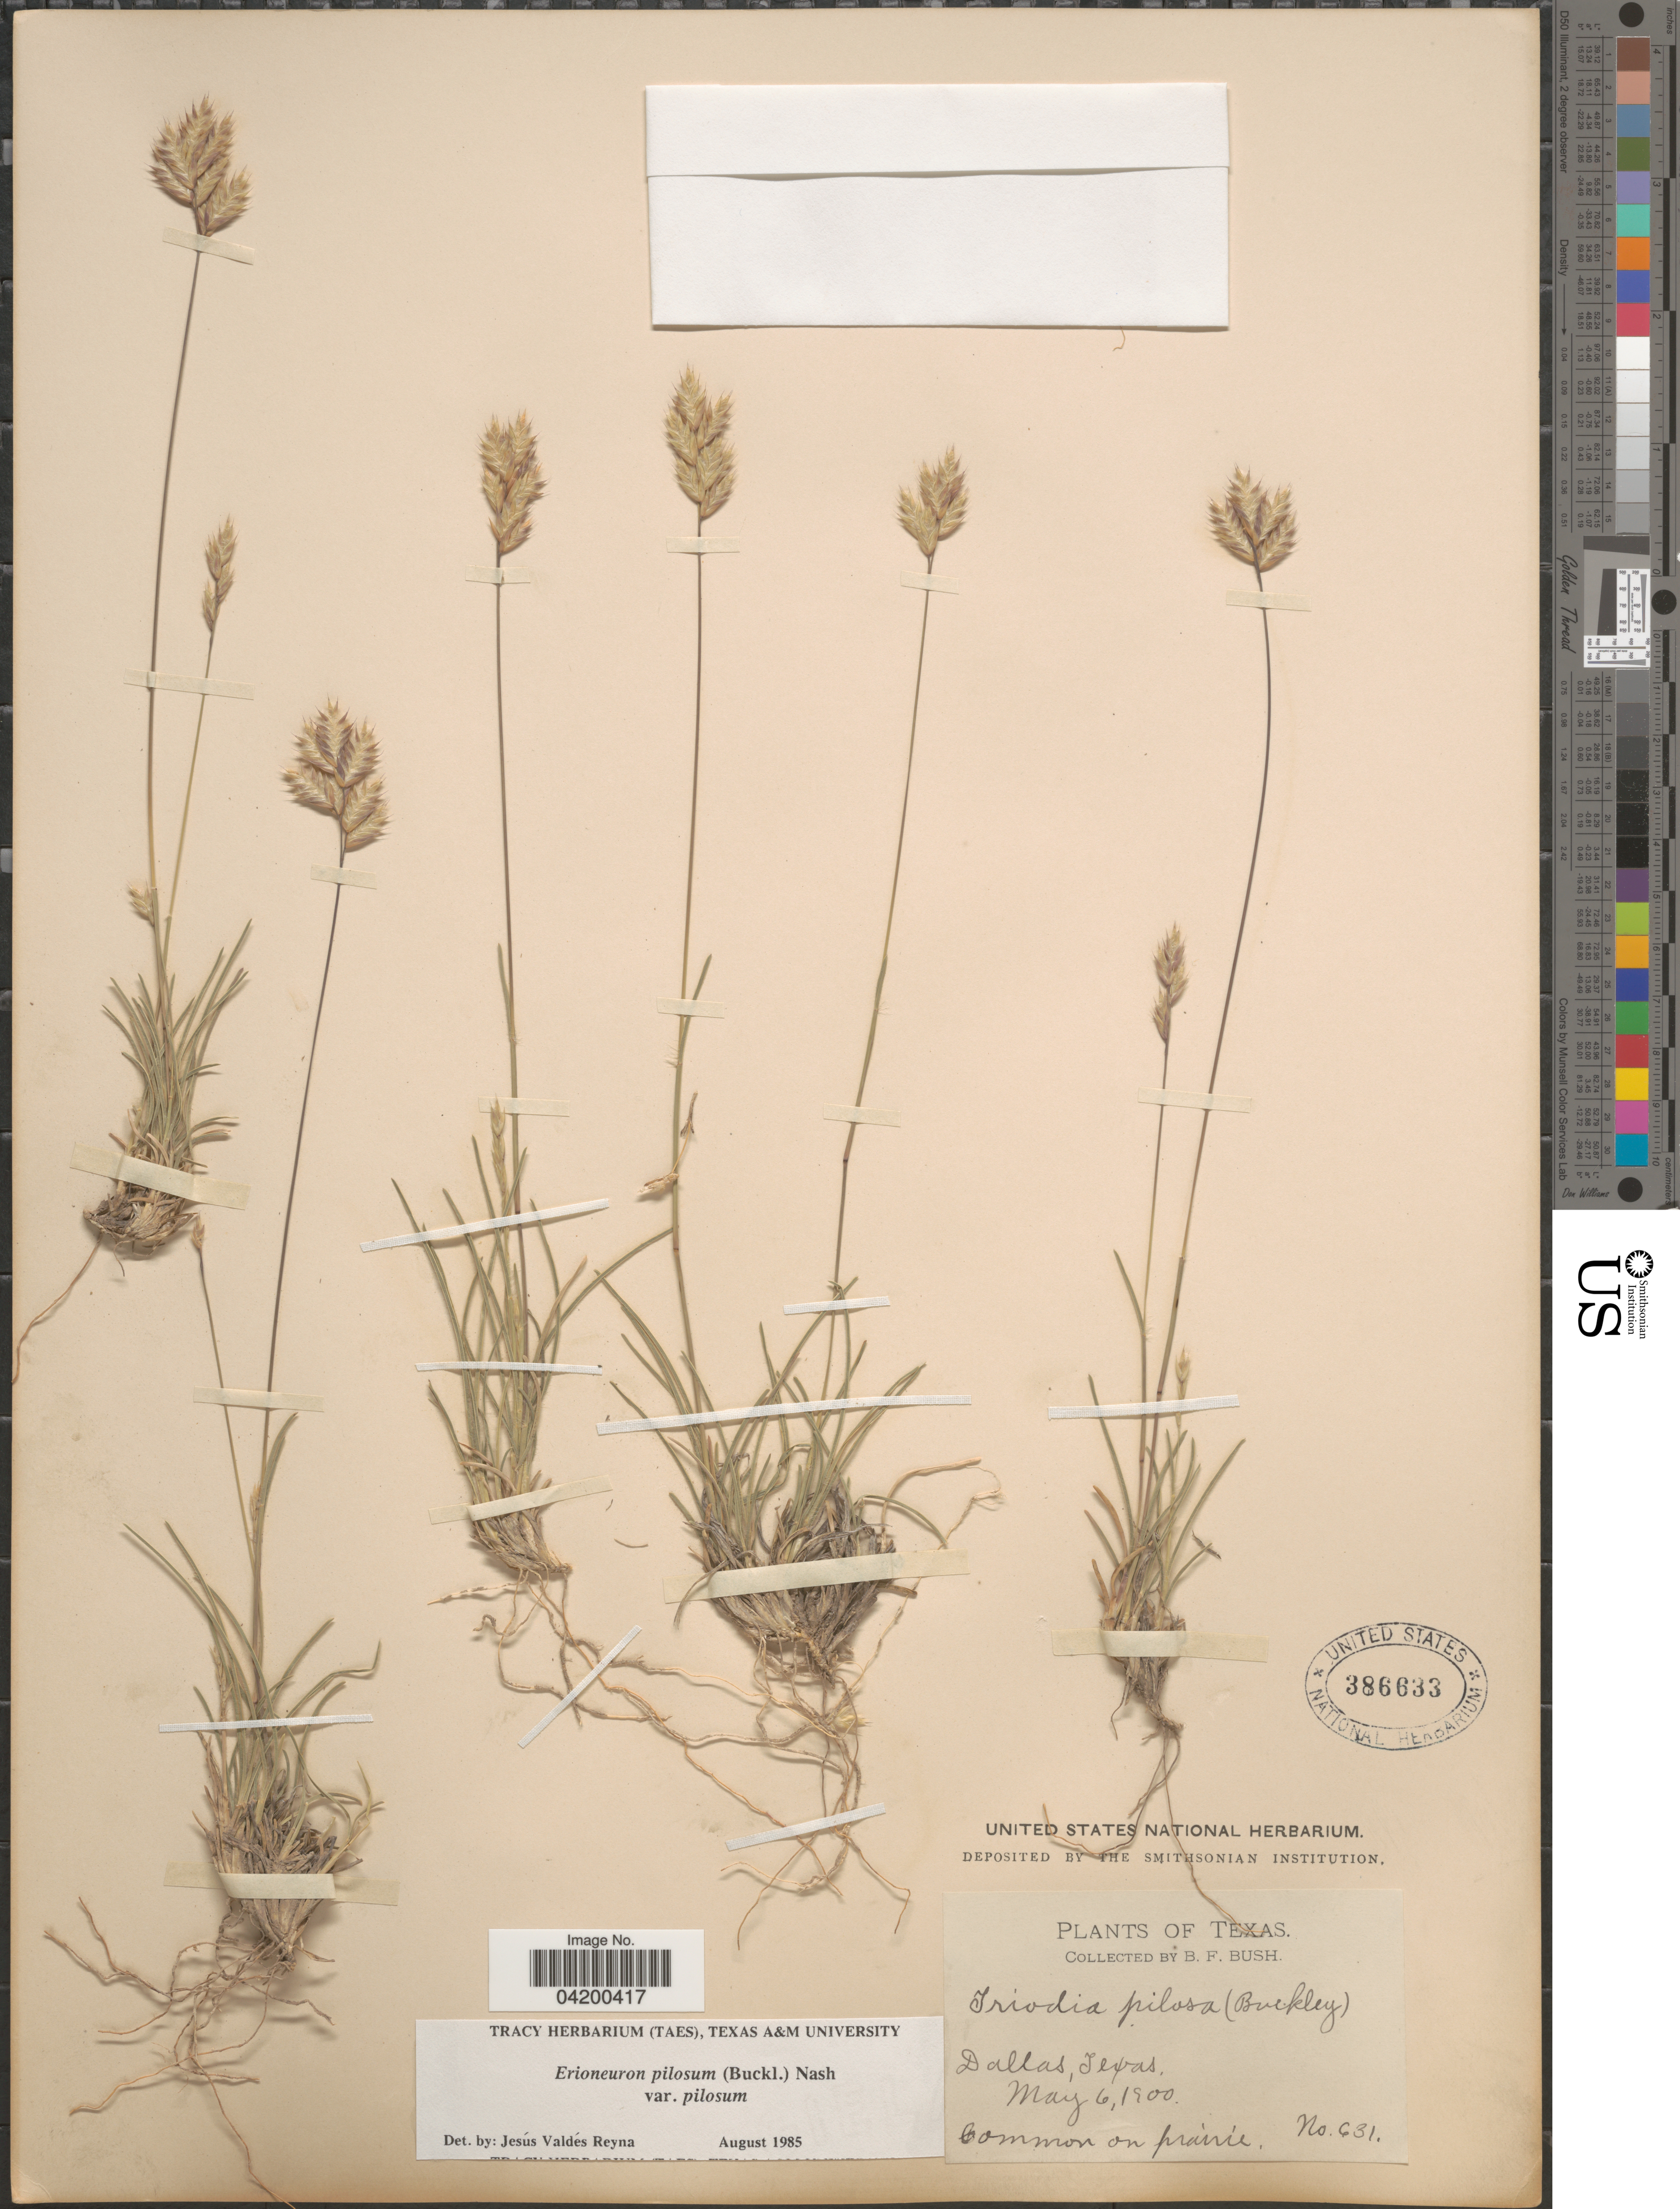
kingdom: Plantae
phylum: Tracheophyta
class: Liliopsida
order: Poales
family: Poaceae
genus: Erioneuron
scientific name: Erioneuron pilosum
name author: (Buckley) Nash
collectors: B. F. Bush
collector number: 631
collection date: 1900-05-06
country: United States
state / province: Texas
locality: Dallas.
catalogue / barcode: US 386633